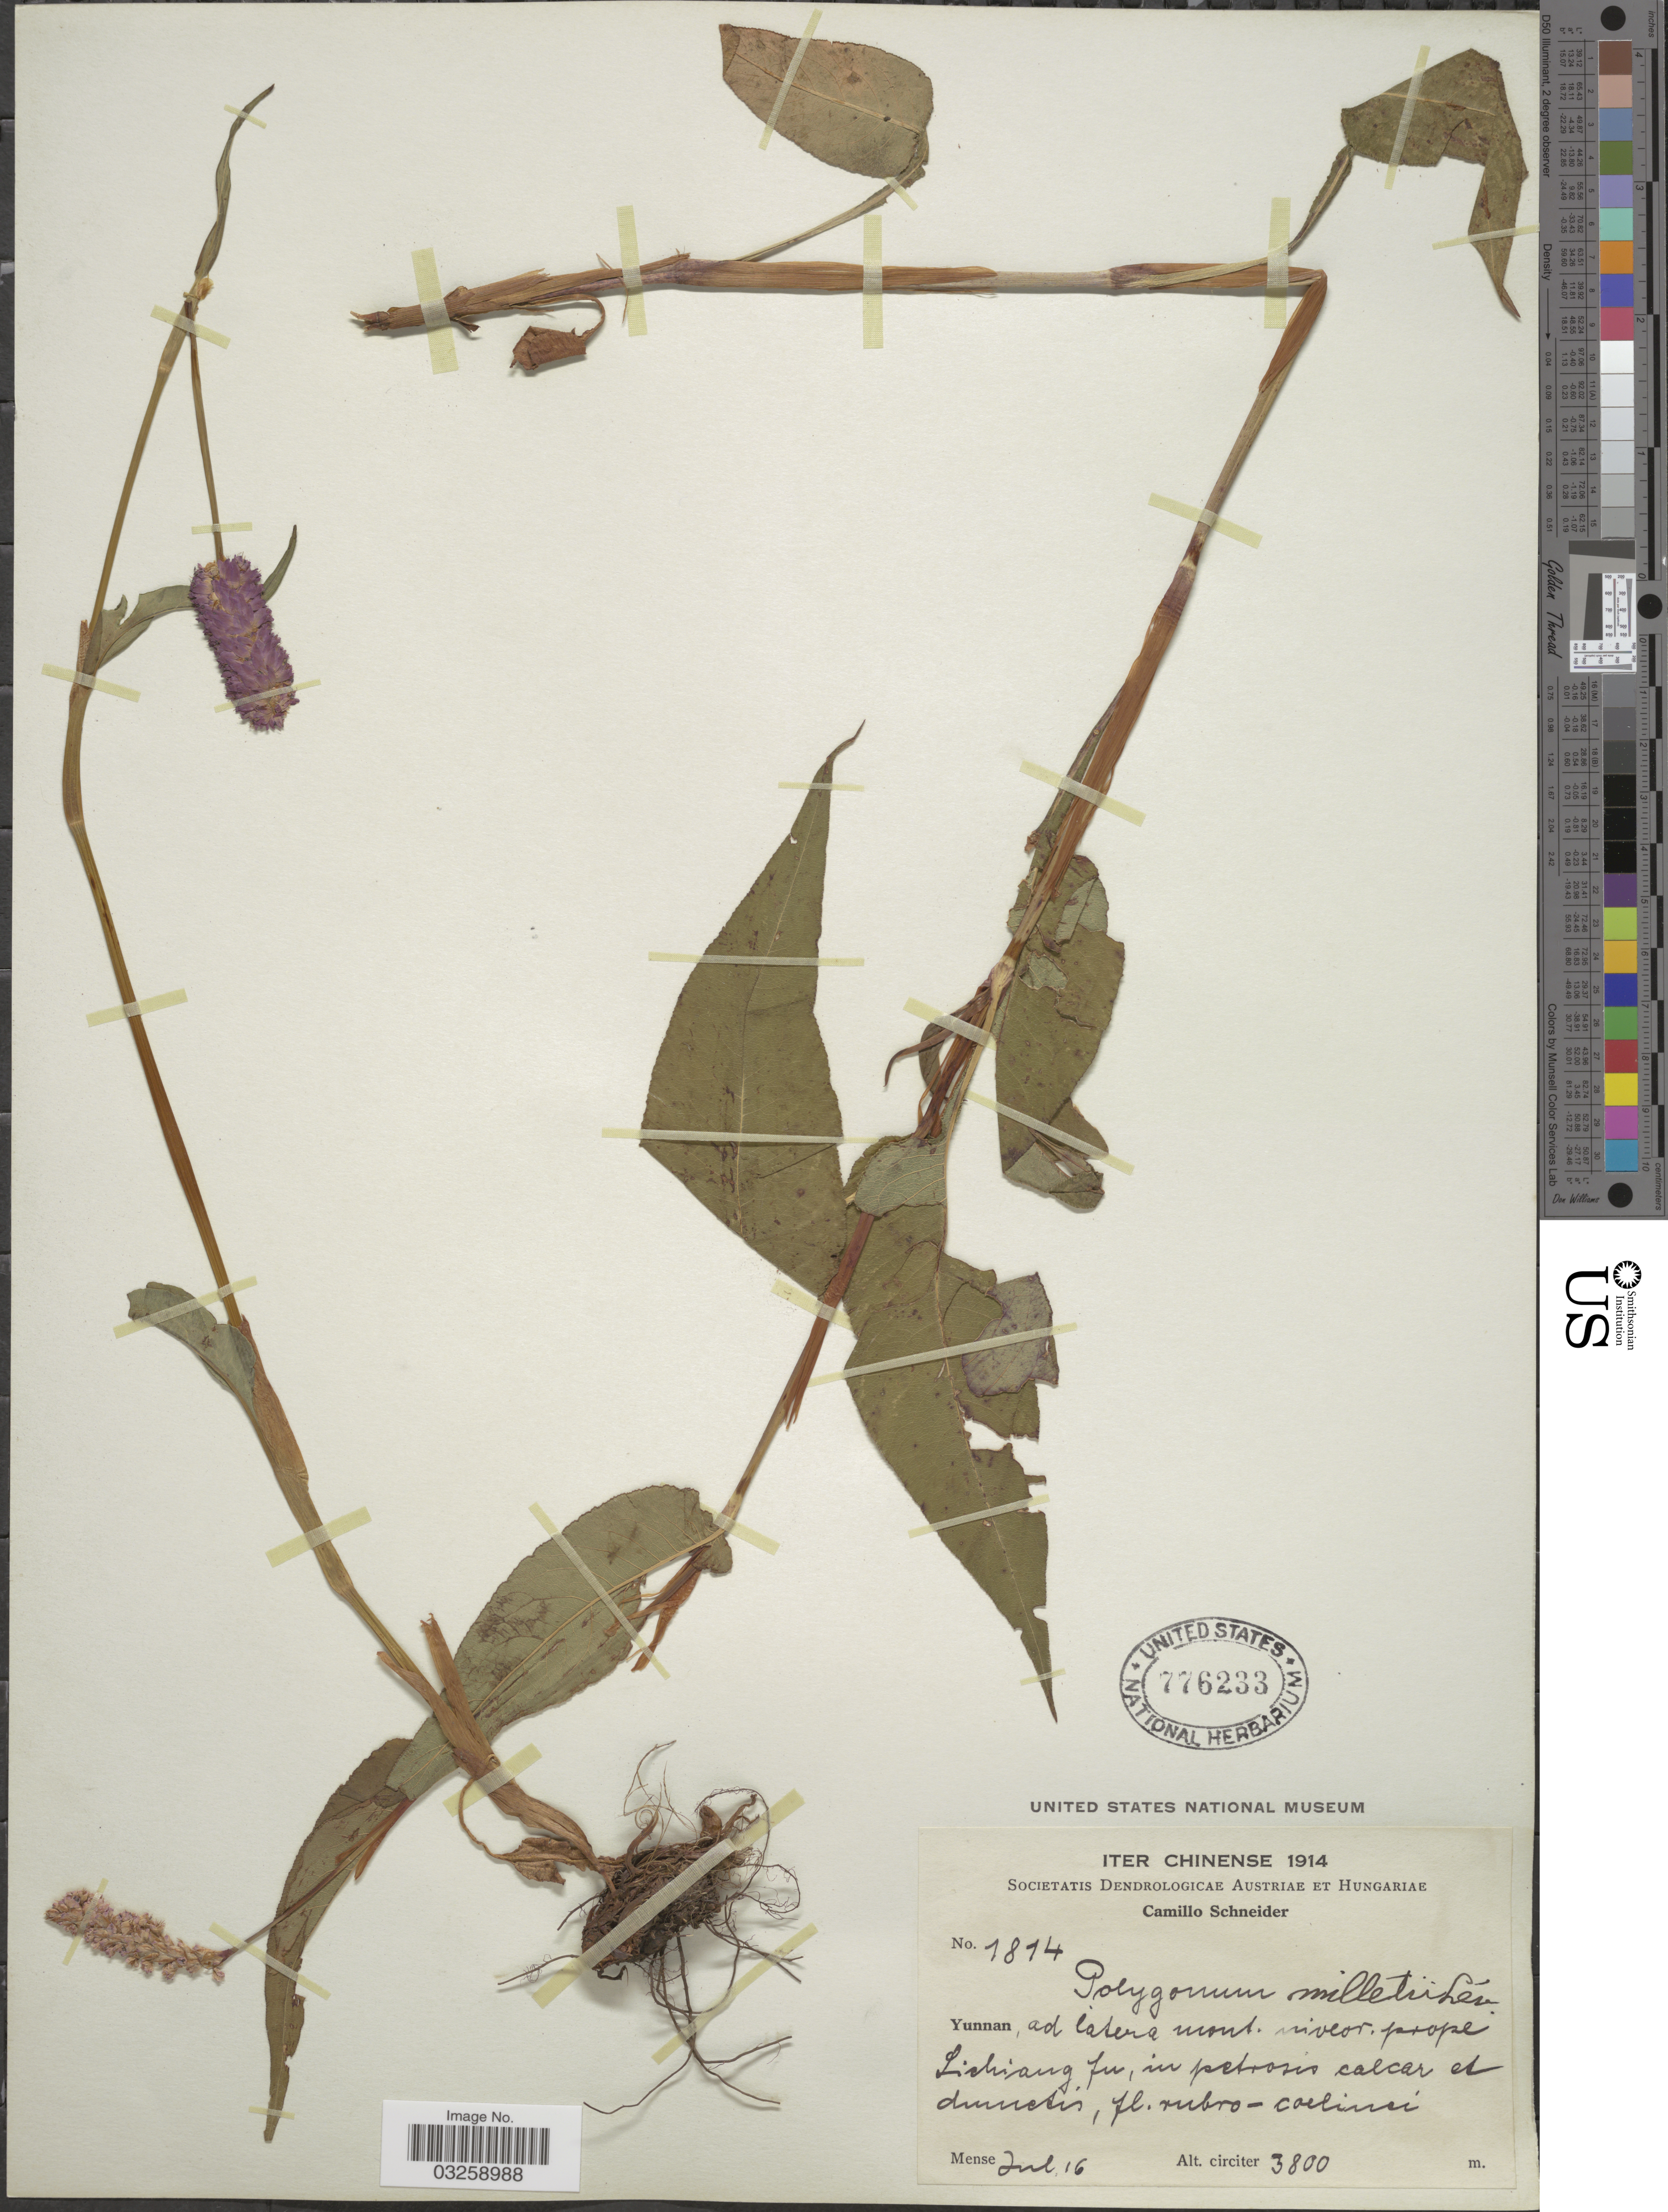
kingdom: Plantae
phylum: Tracheophyta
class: Magnoliopsida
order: Caryophyllales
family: Polygonaceae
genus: Bistorta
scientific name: Bistorta milletii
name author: H. Lév.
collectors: C. K. Schneider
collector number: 1814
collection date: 1914-07-16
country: China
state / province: Yunnan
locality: Yunnan, ad latera mont. inveor. prope Lichiang fu, in petrosis calcar et dumetis.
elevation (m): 3800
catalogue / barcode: US 776233